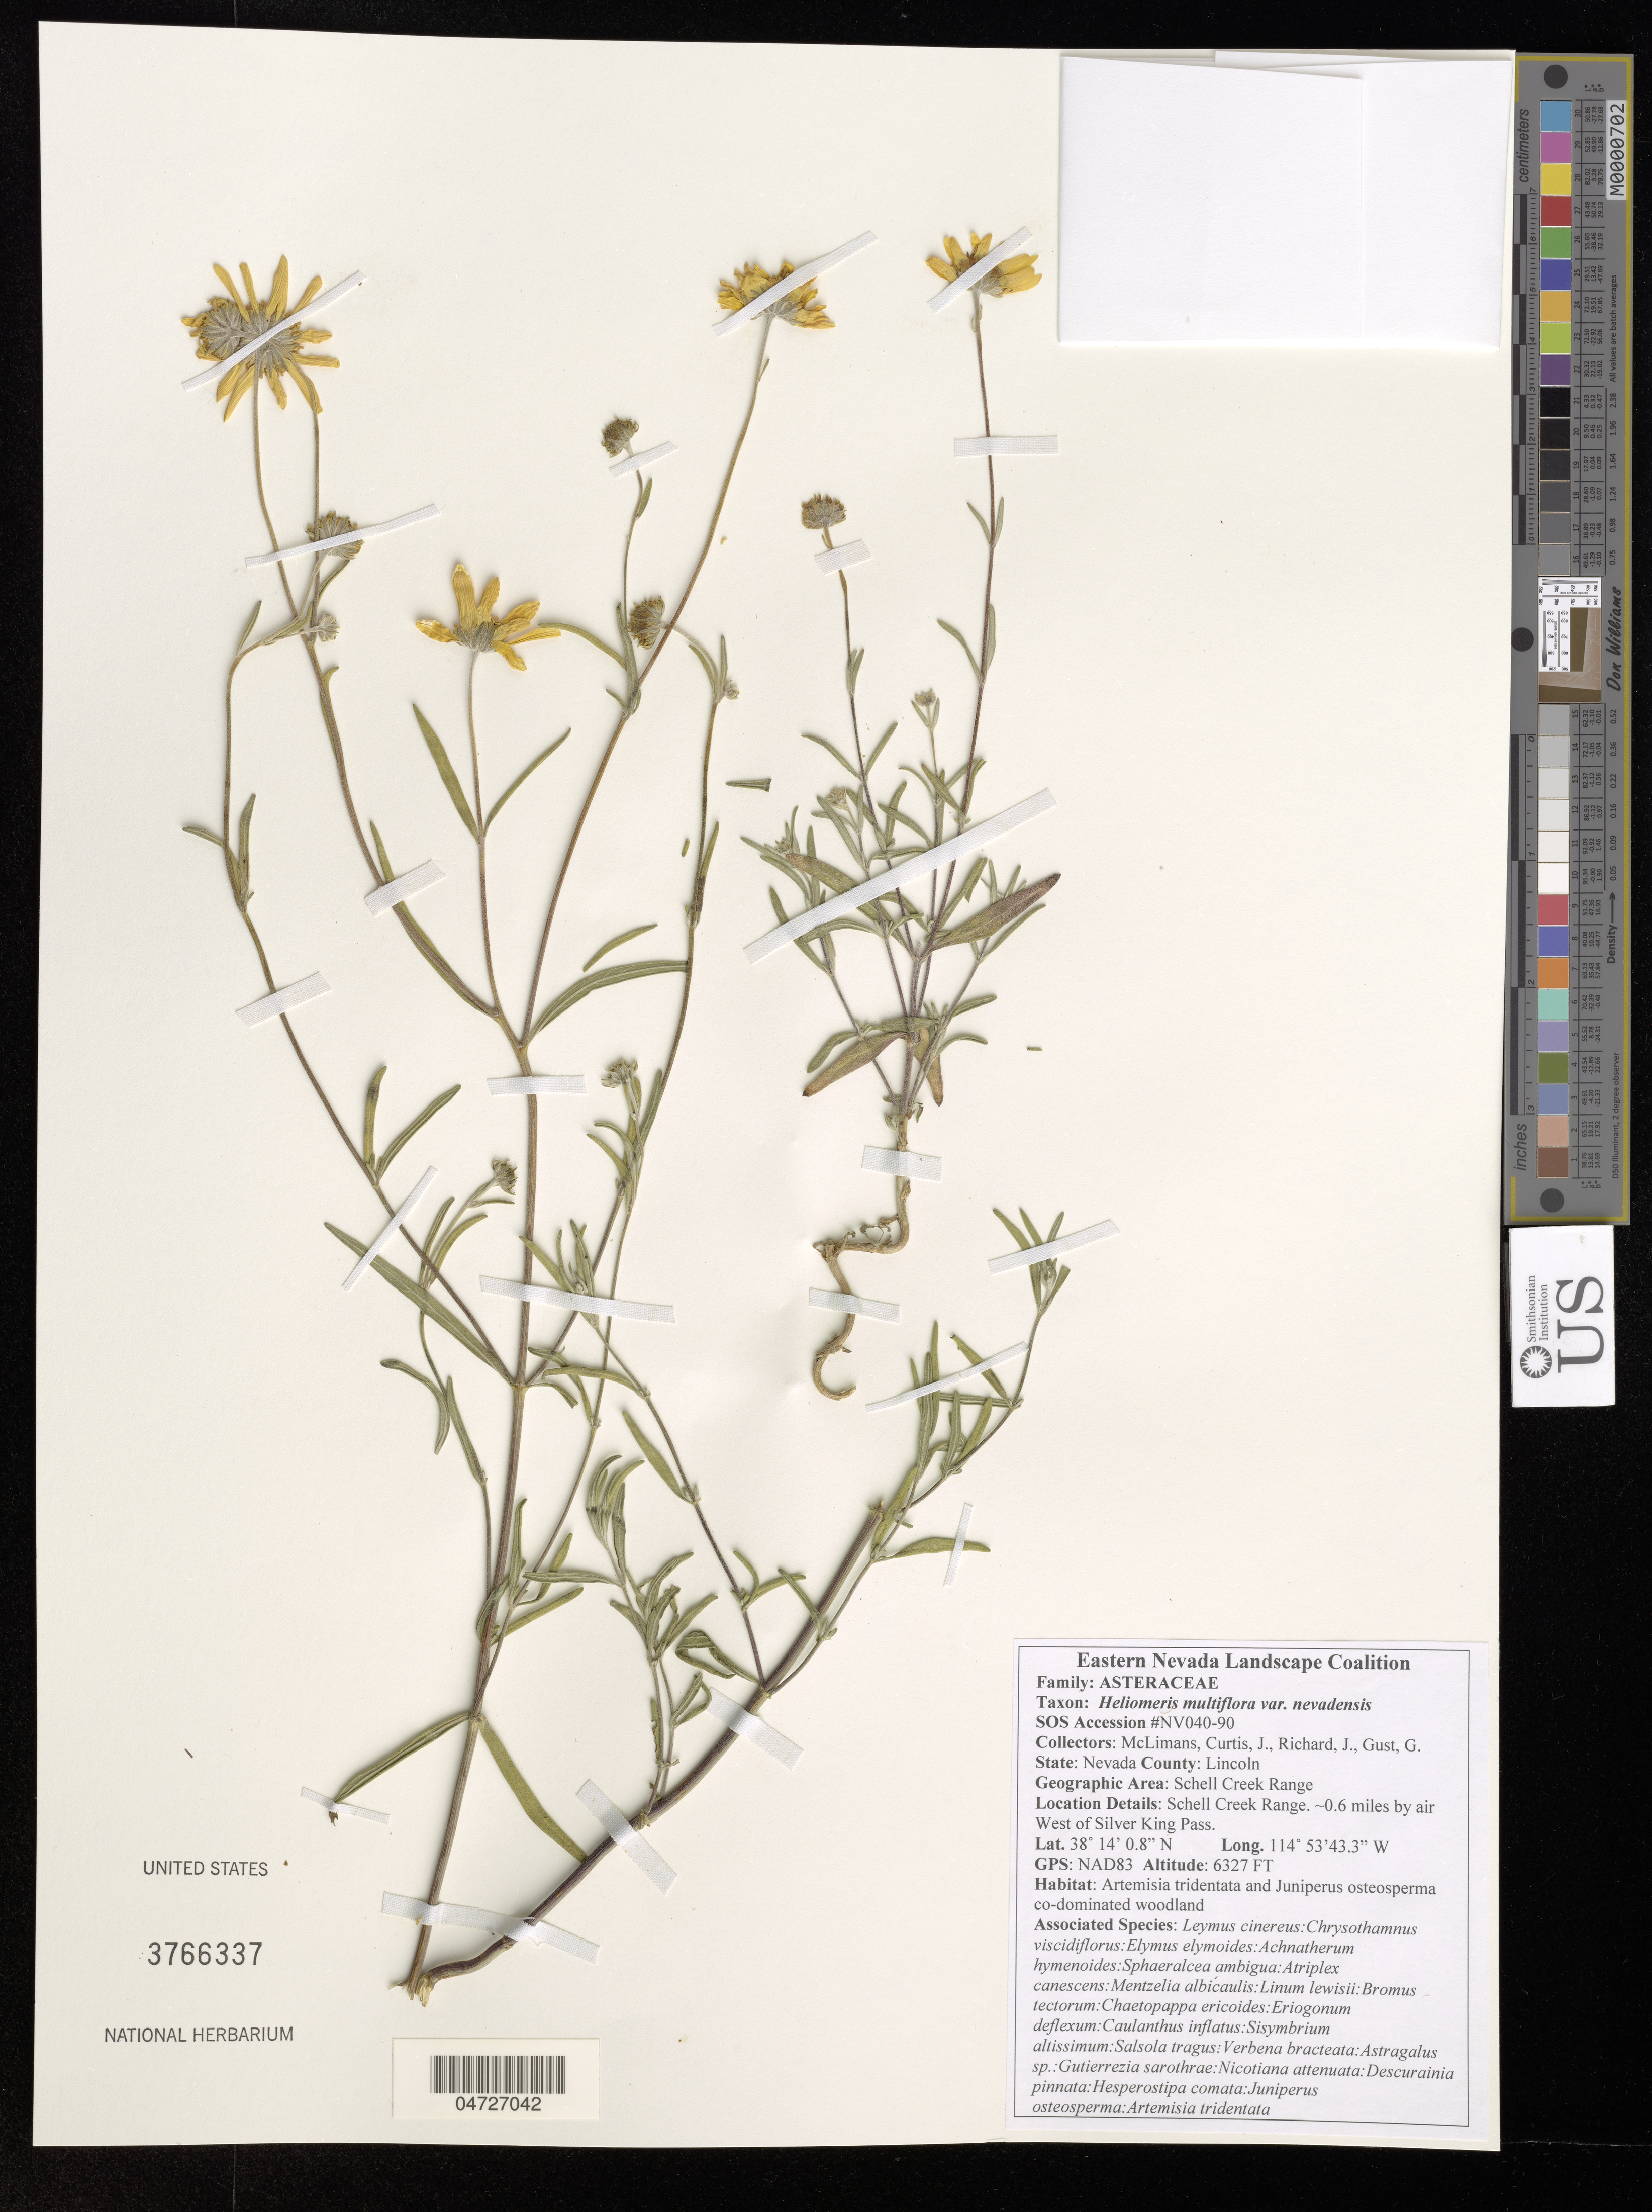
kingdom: Plantae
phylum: Tracheophyta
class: Magnoliopsida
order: Asterales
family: Asteraceae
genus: Heliomeris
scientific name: Heliomeris multiflora var. nevadensis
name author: (A. Nelson) Blake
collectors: C. McLimans, J. Richard & G. Gust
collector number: NV040-90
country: United States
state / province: Nevada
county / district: Lincoln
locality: Schell Creek Range. ~0.6 m by air West of Silver King Pass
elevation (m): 1928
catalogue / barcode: US 3766337